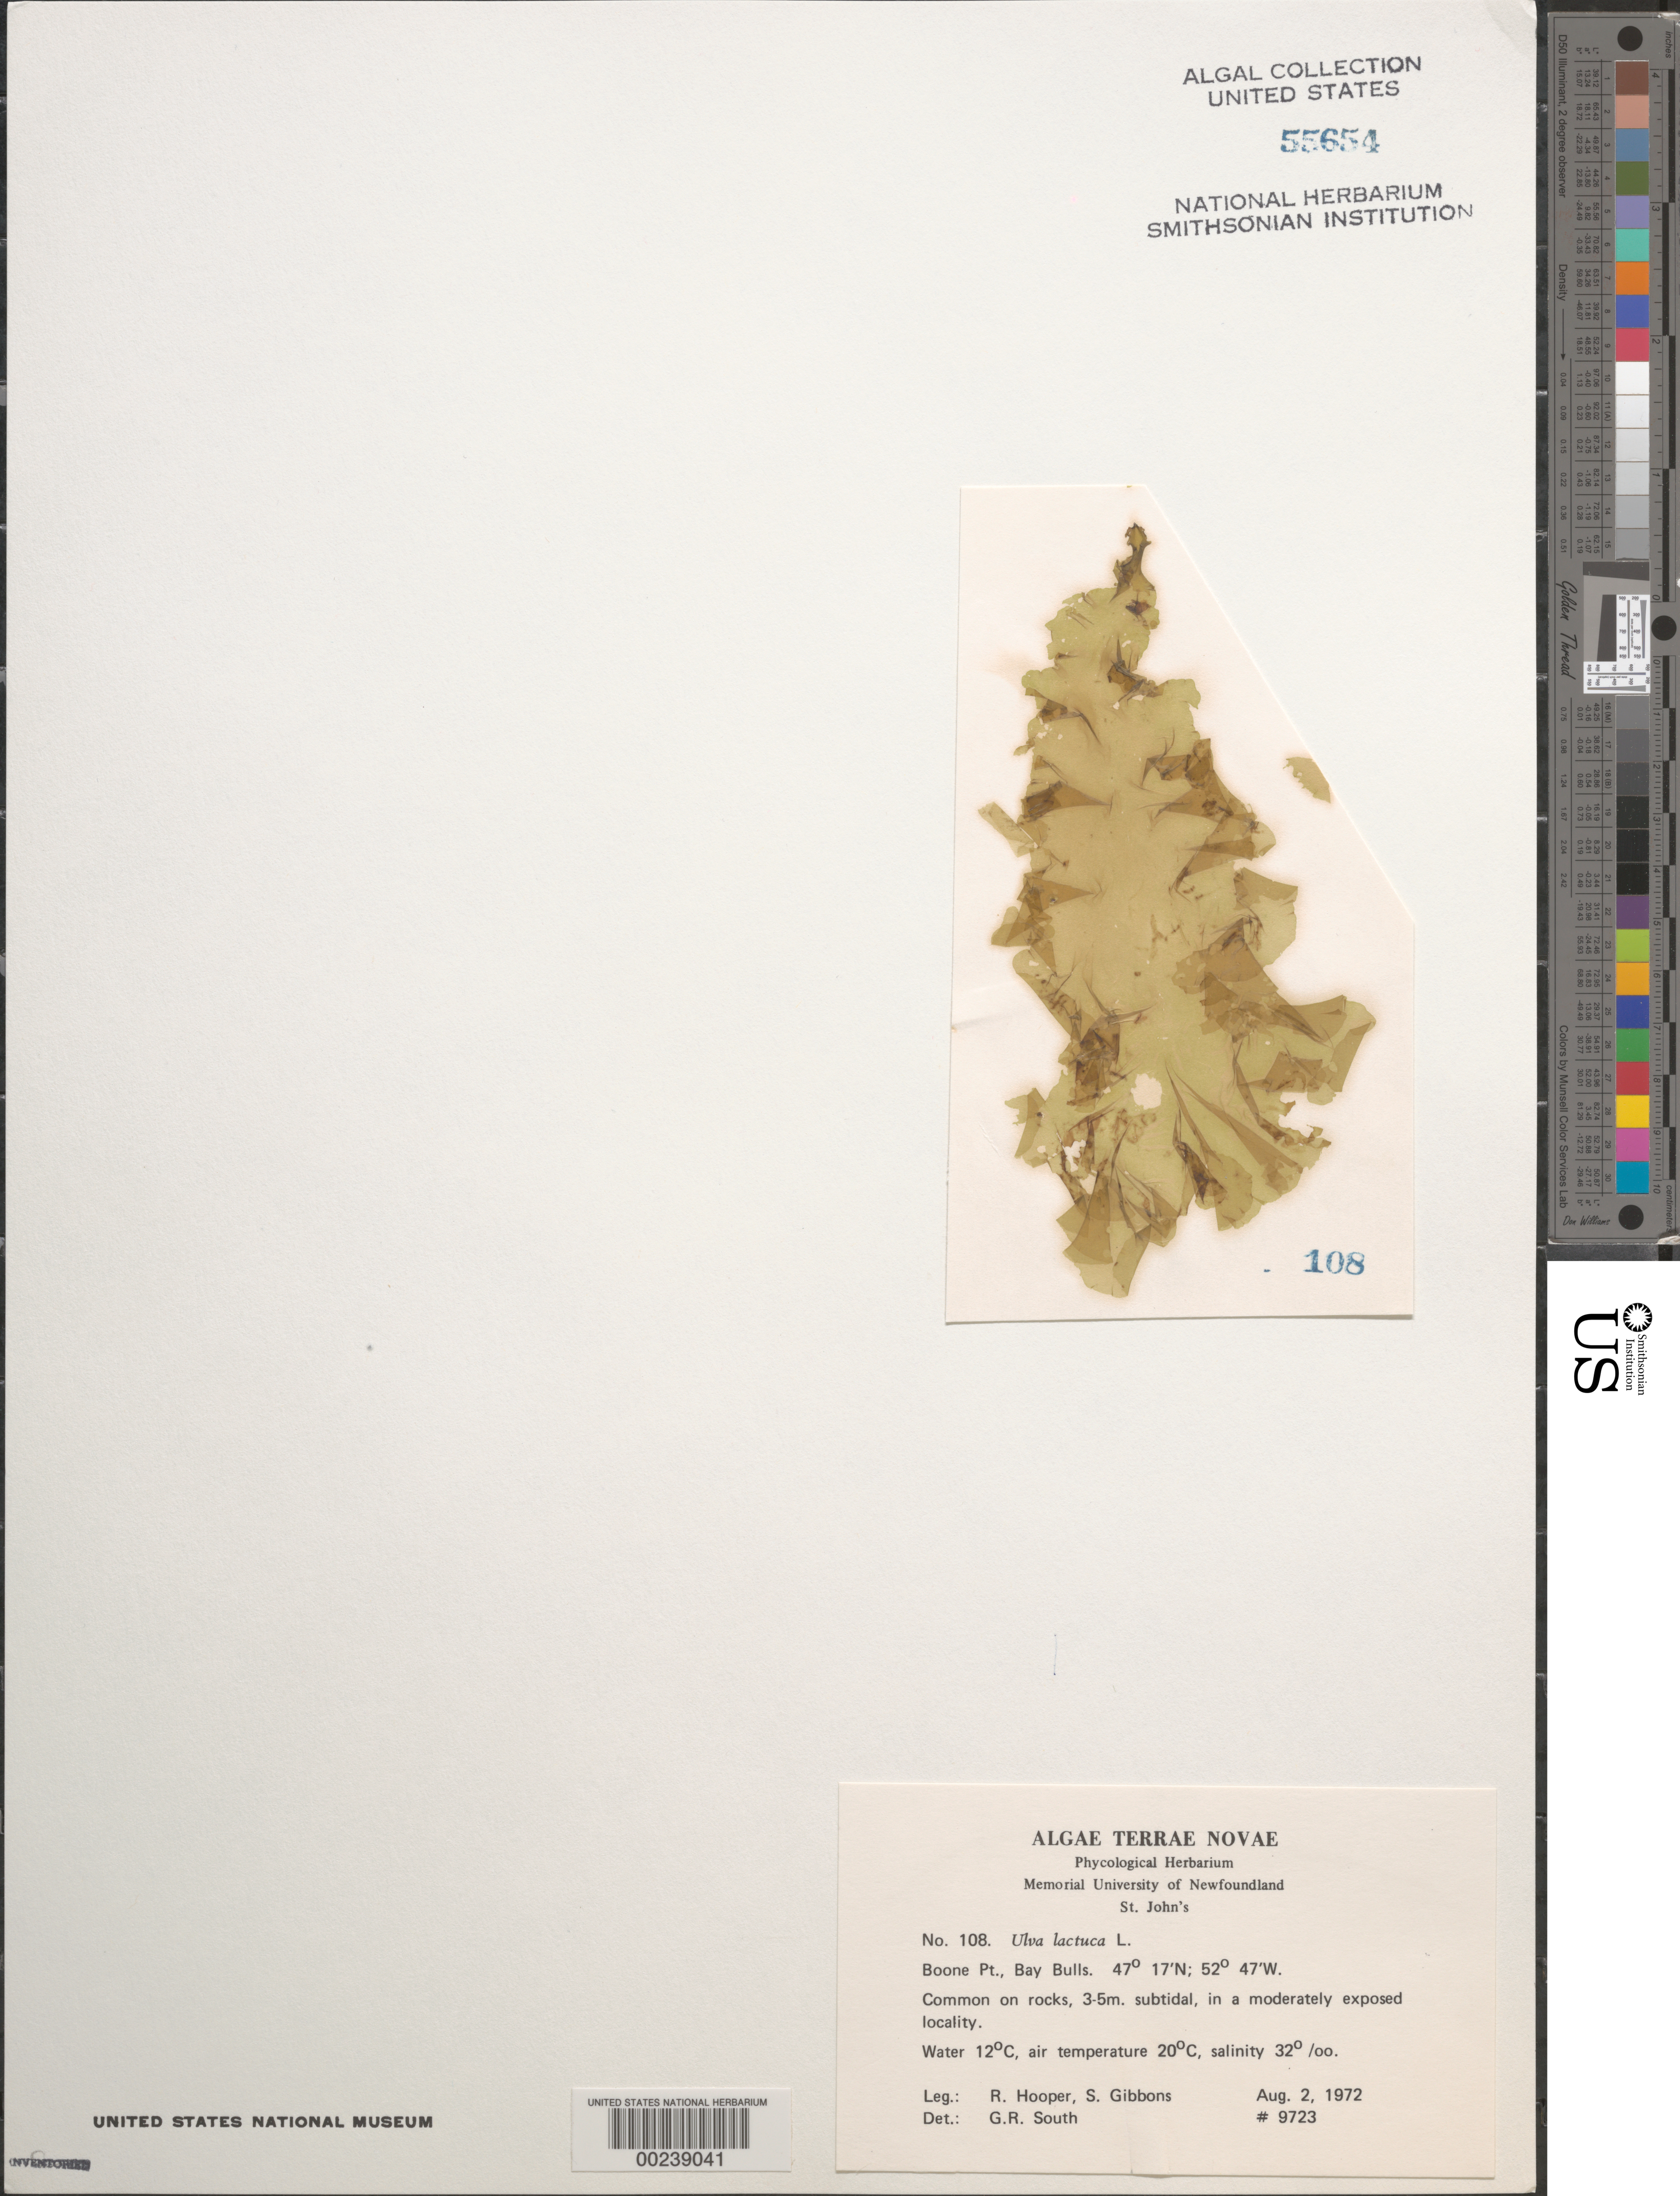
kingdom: Plantae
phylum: Chlorophyta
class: Ulvophyceae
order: Ulvales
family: Ulvaceae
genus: Ulva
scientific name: Ulva lactuca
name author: L.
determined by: South, G. R.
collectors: R. G. Hooper & S. Gibbons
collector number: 9723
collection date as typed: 02 Aug 1972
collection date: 1972-08-02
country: Canada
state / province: Newfoundland and Labrador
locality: Boone Point, Bay Bulls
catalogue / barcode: US 55654